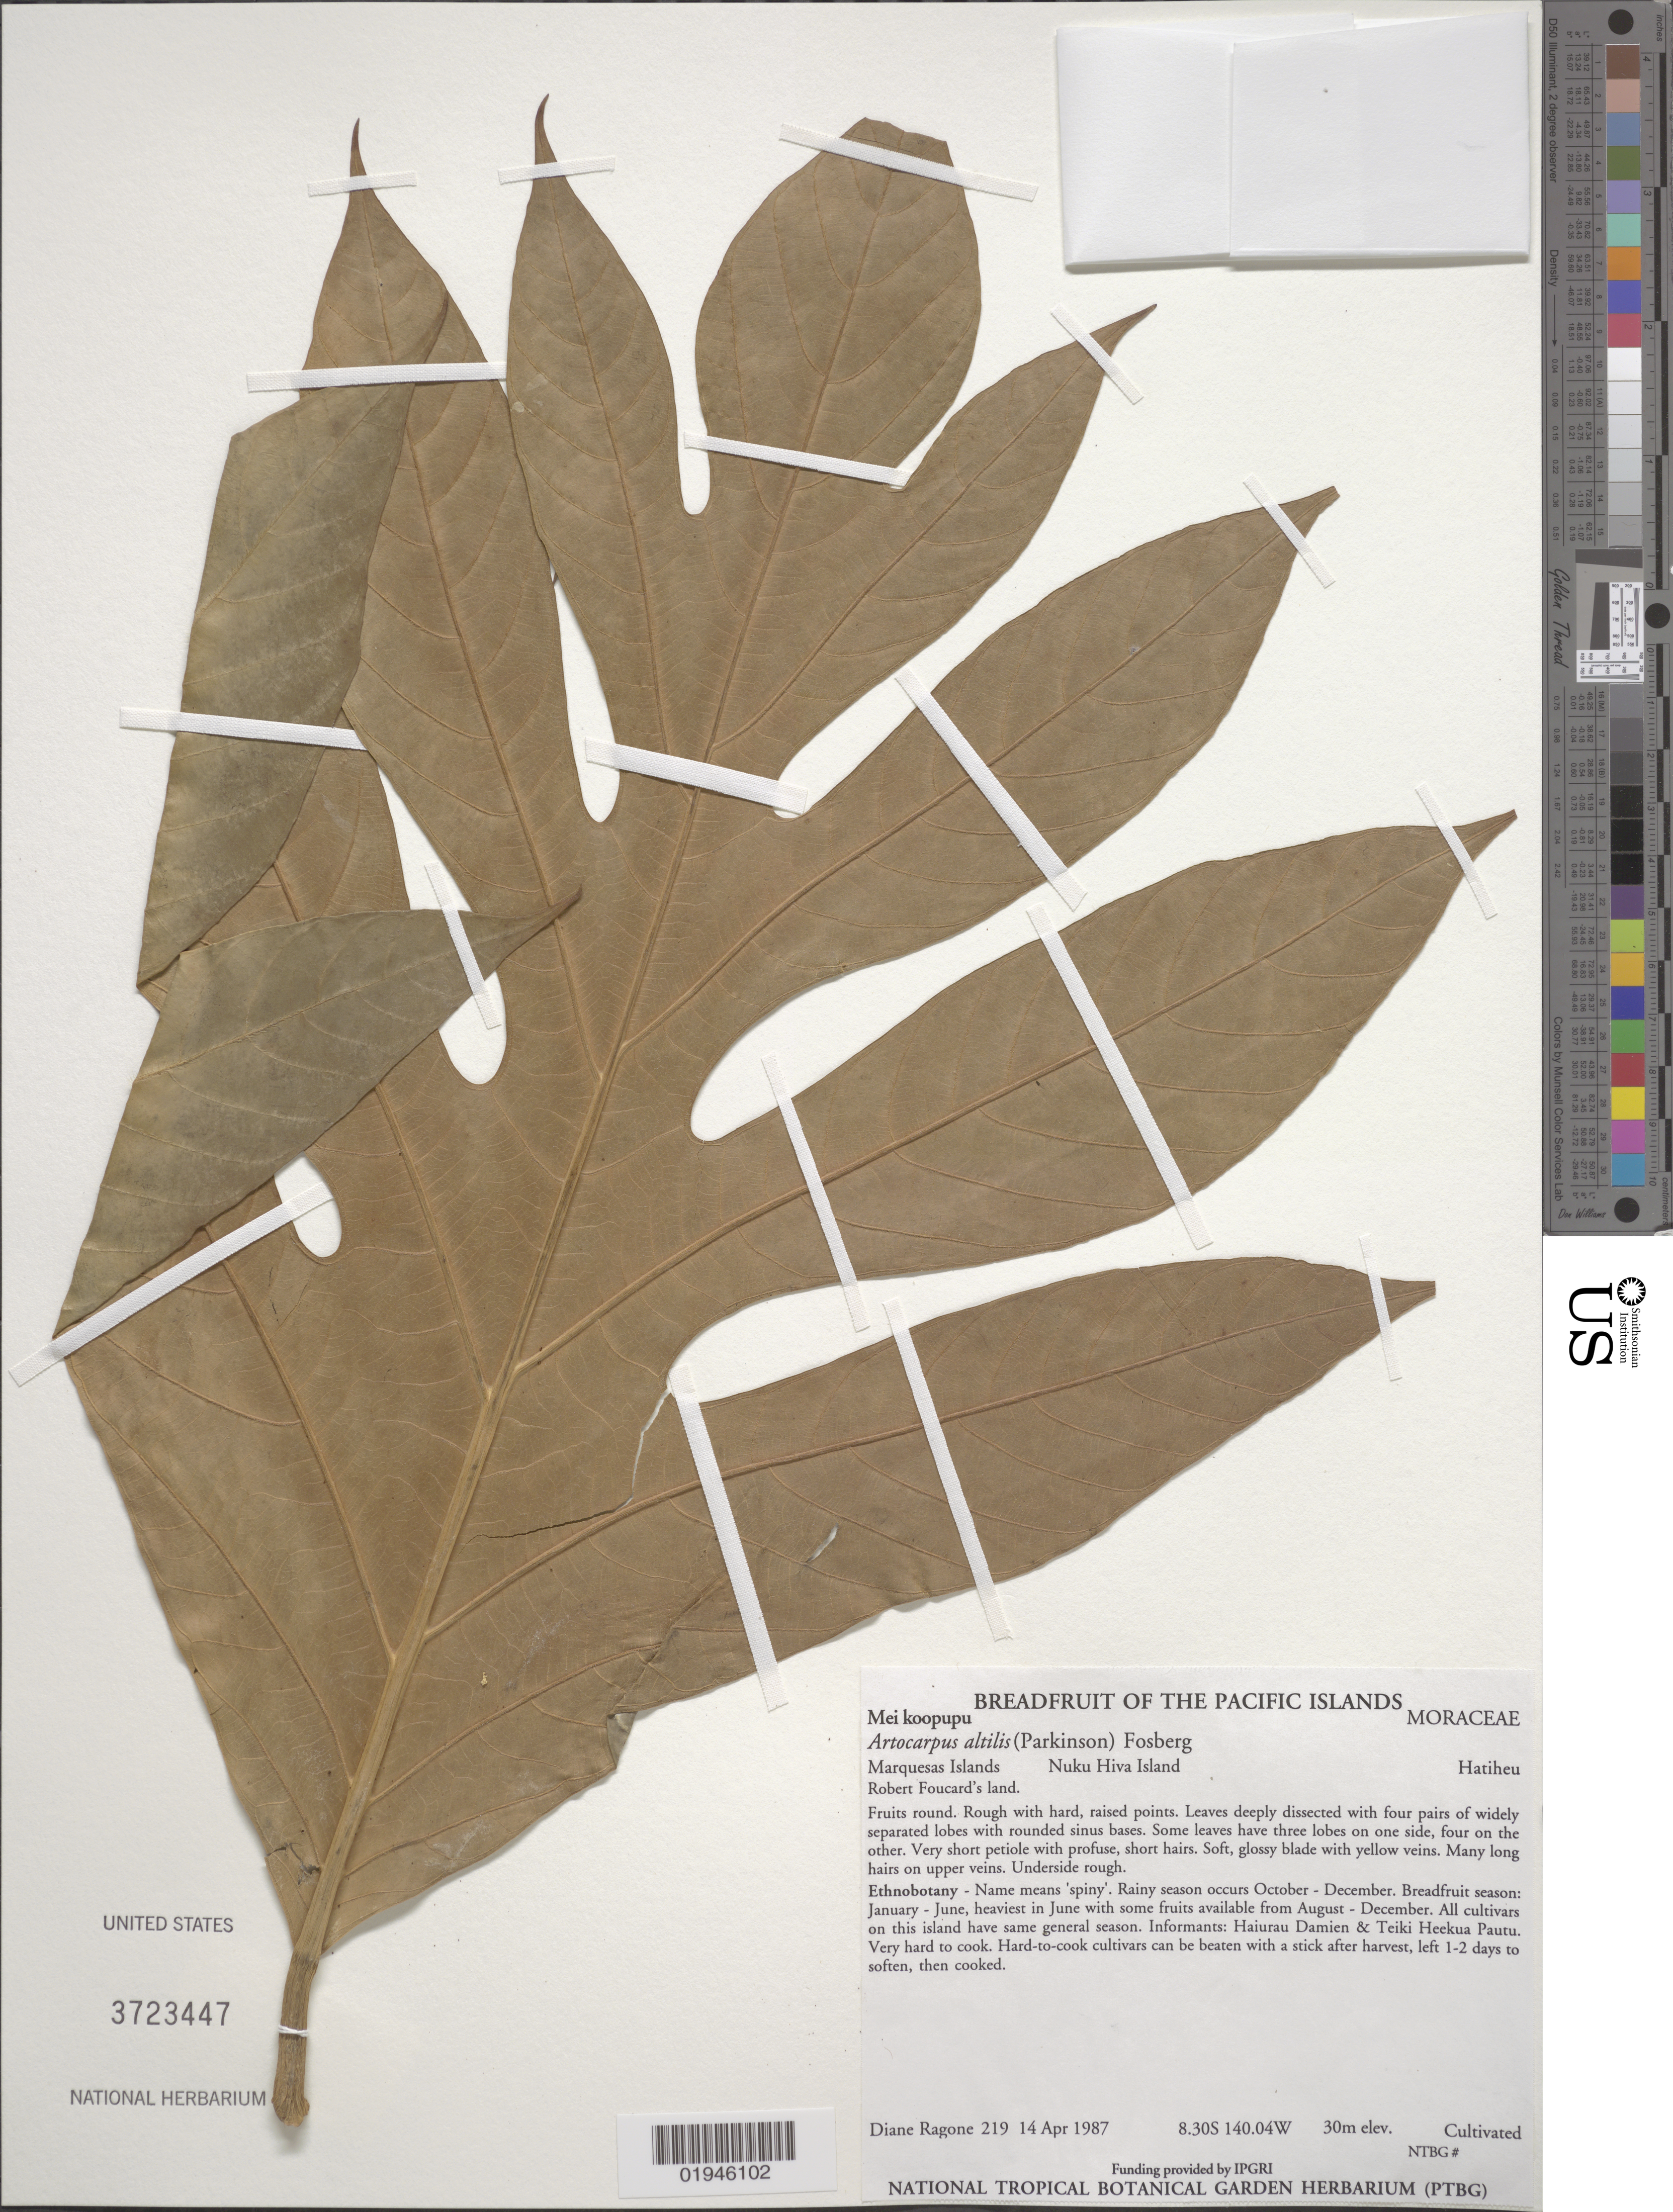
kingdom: Plantae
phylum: Tracheophyta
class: Magnoliopsida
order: Rosales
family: Moraceae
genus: Artocarpus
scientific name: Artocarpus altilis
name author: (Parkinson) Fosberg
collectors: D. Ragone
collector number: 219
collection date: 1987-04-14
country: French Polynesia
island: Nuku Hiva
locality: Hatiheu, Robert Foucard's land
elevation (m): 30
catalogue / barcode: US 3723447